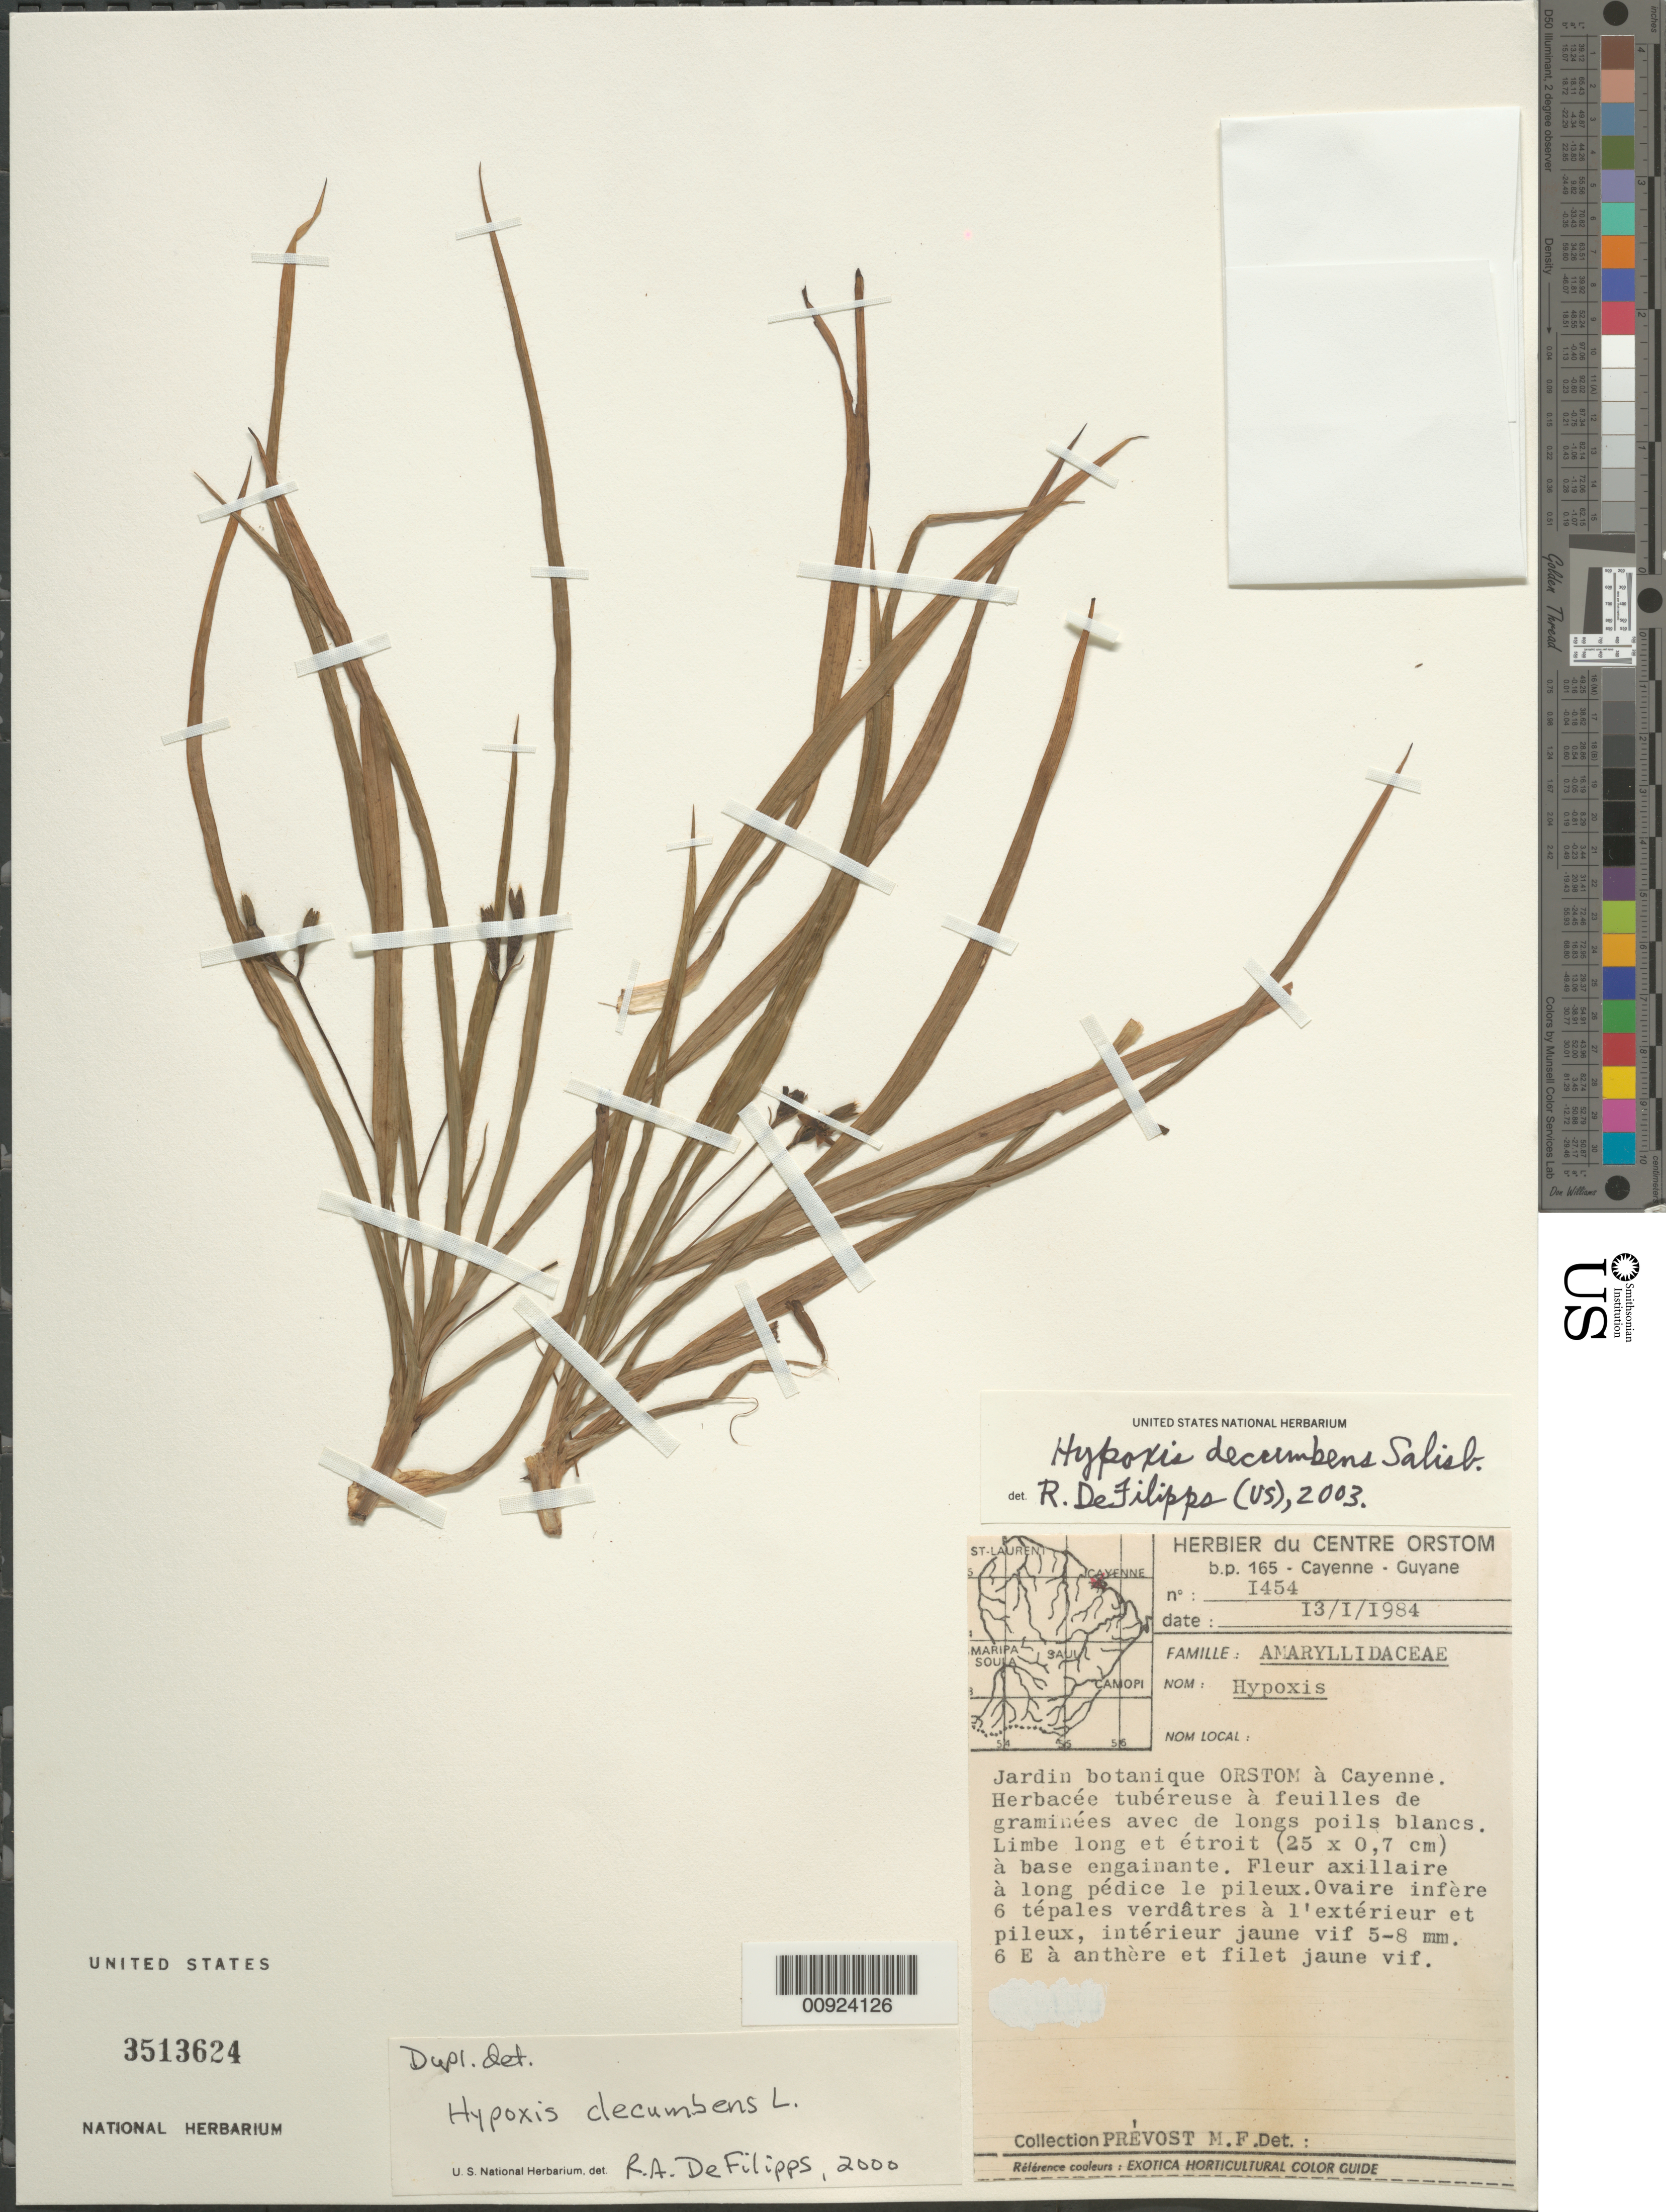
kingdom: Plantae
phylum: Tracheophyta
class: Liliopsida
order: Asparagales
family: Hypoxidaceae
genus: Hypoxis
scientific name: Hypoxis decumbens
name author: L.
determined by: DeFilipps, R. A.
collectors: M.-F. Prévost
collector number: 1454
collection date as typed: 13-Jan-84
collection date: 1984-01-13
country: French Guiana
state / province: Cayenne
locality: Cayenne, ORSTOM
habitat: Garden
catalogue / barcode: US 3513624